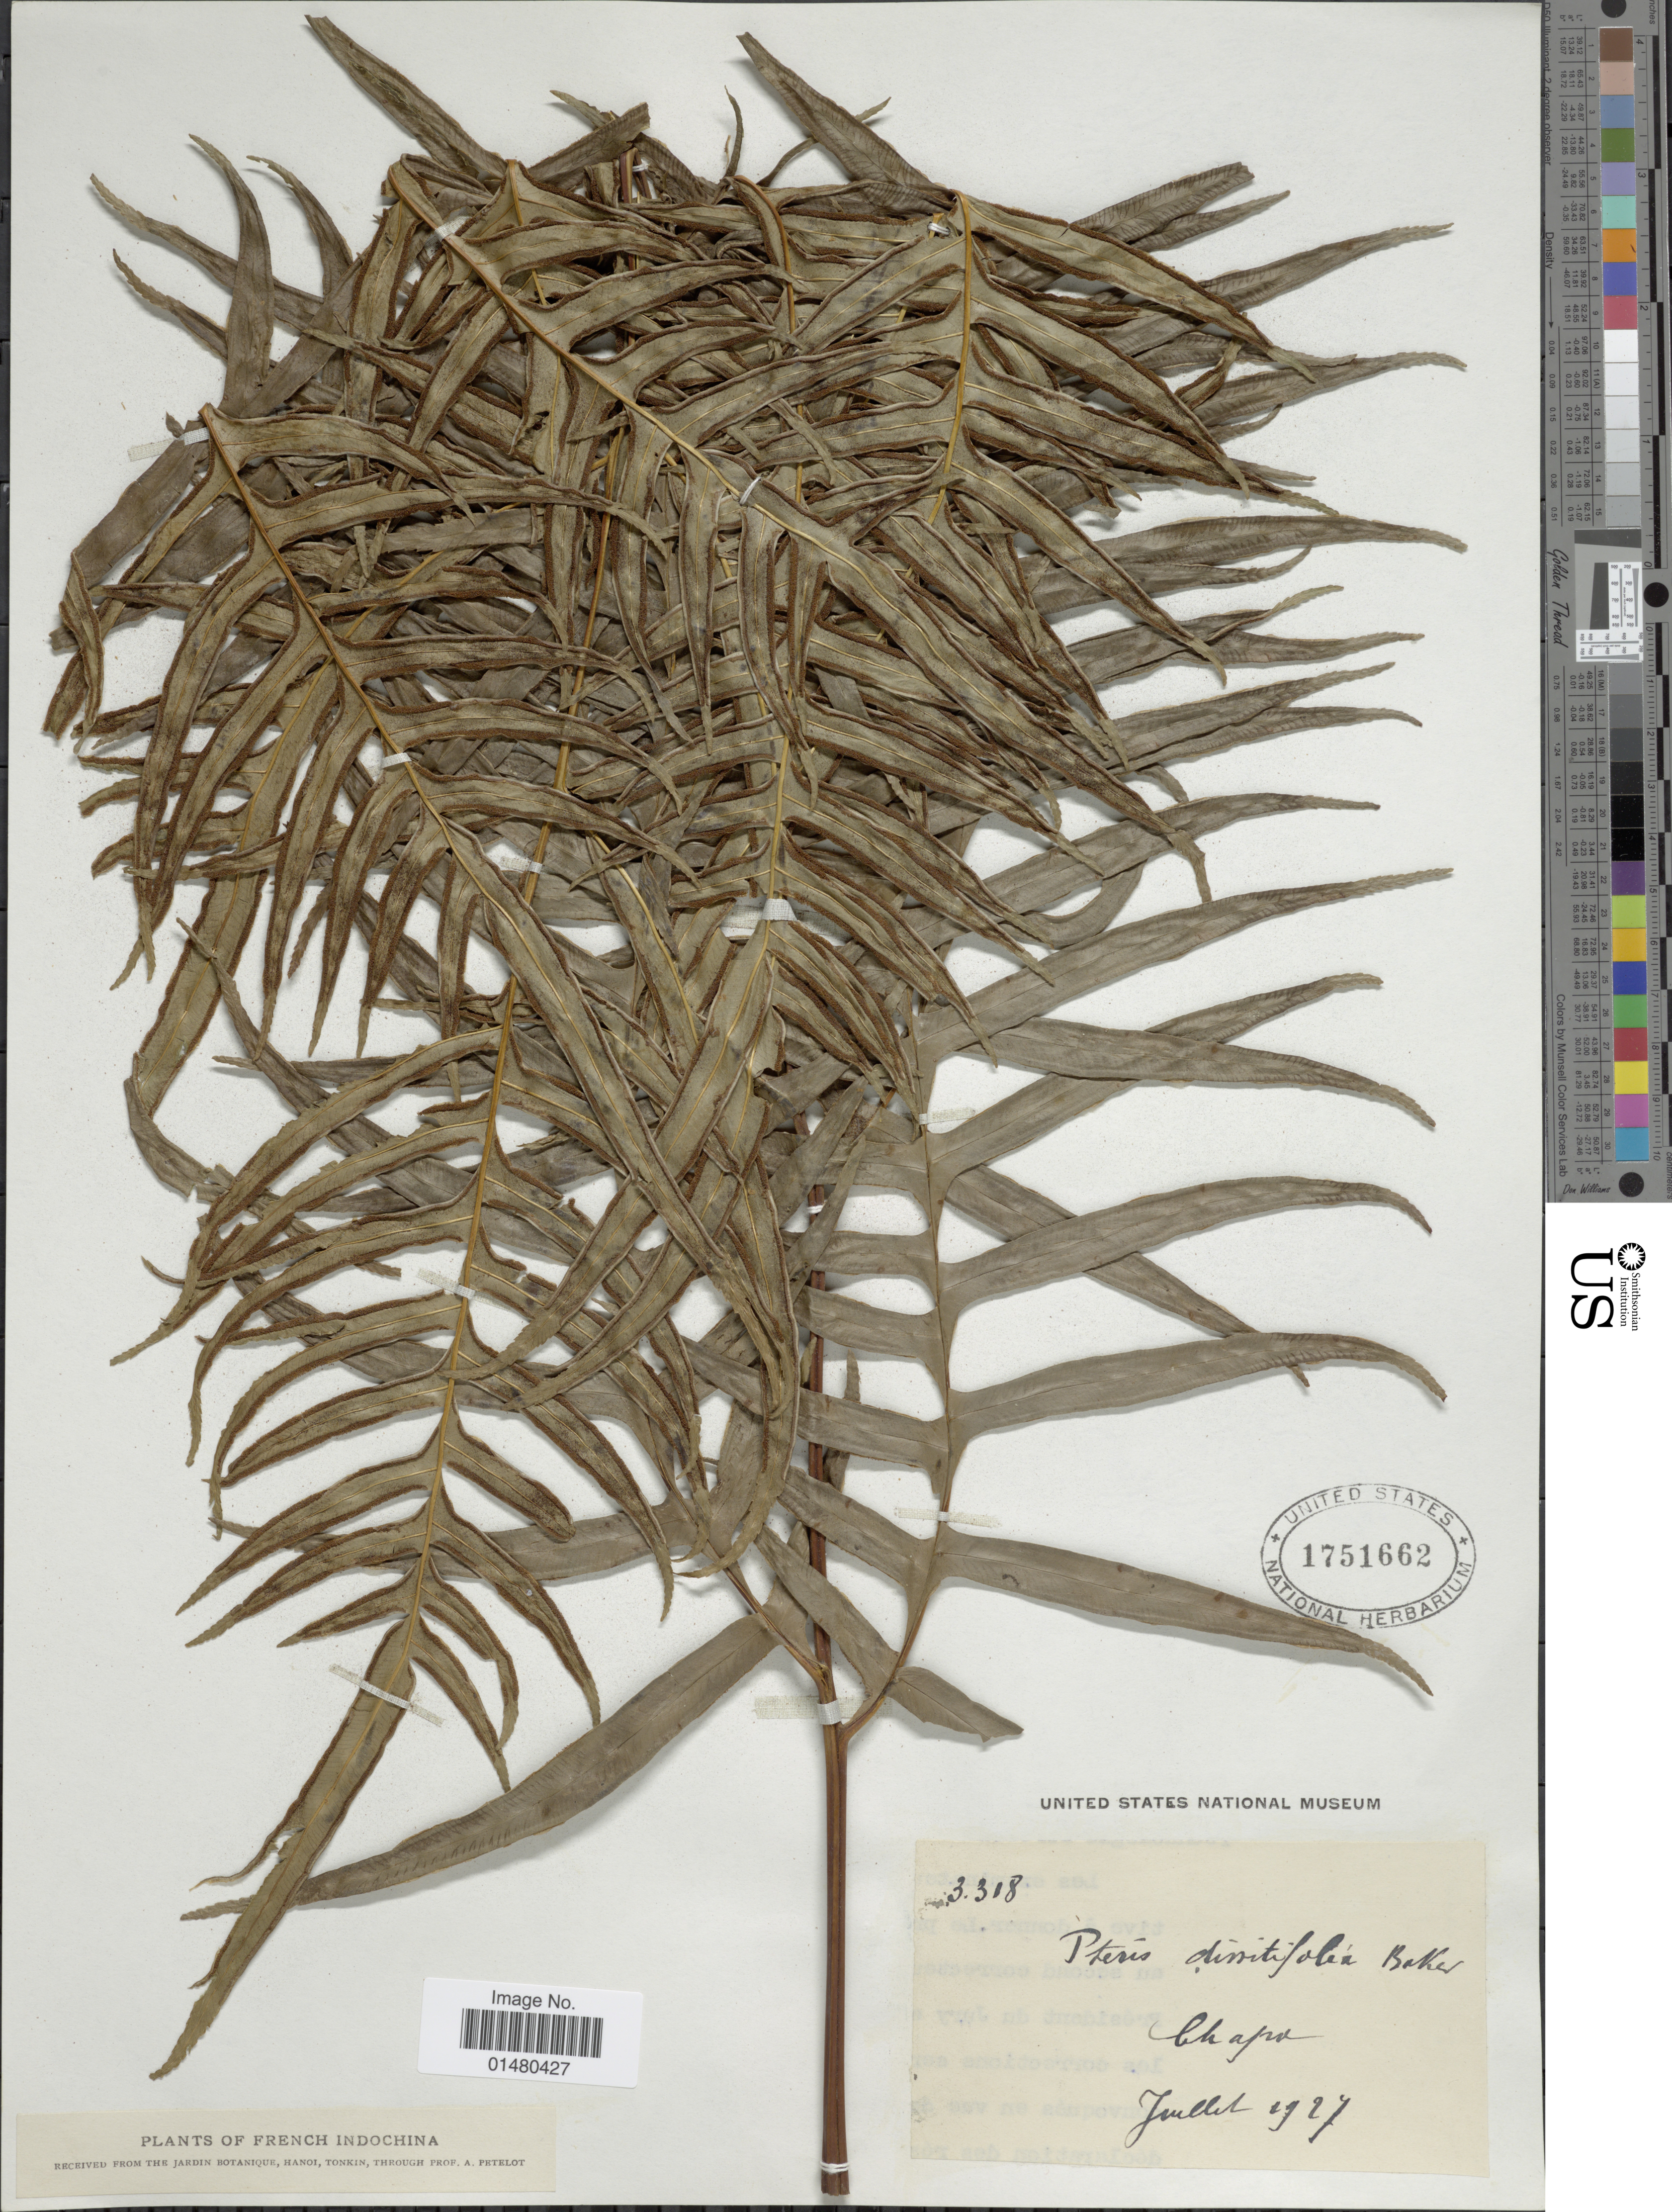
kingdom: Plantae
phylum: Tracheophyta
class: Polypodiopsida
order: Polypodiales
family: Pteridaceae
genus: Pteris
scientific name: Pteris dissitifolia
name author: Baker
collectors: A. Petelot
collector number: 3318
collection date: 1927-07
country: Vietnam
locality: French Indochina, Chapa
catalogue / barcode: US 1751662